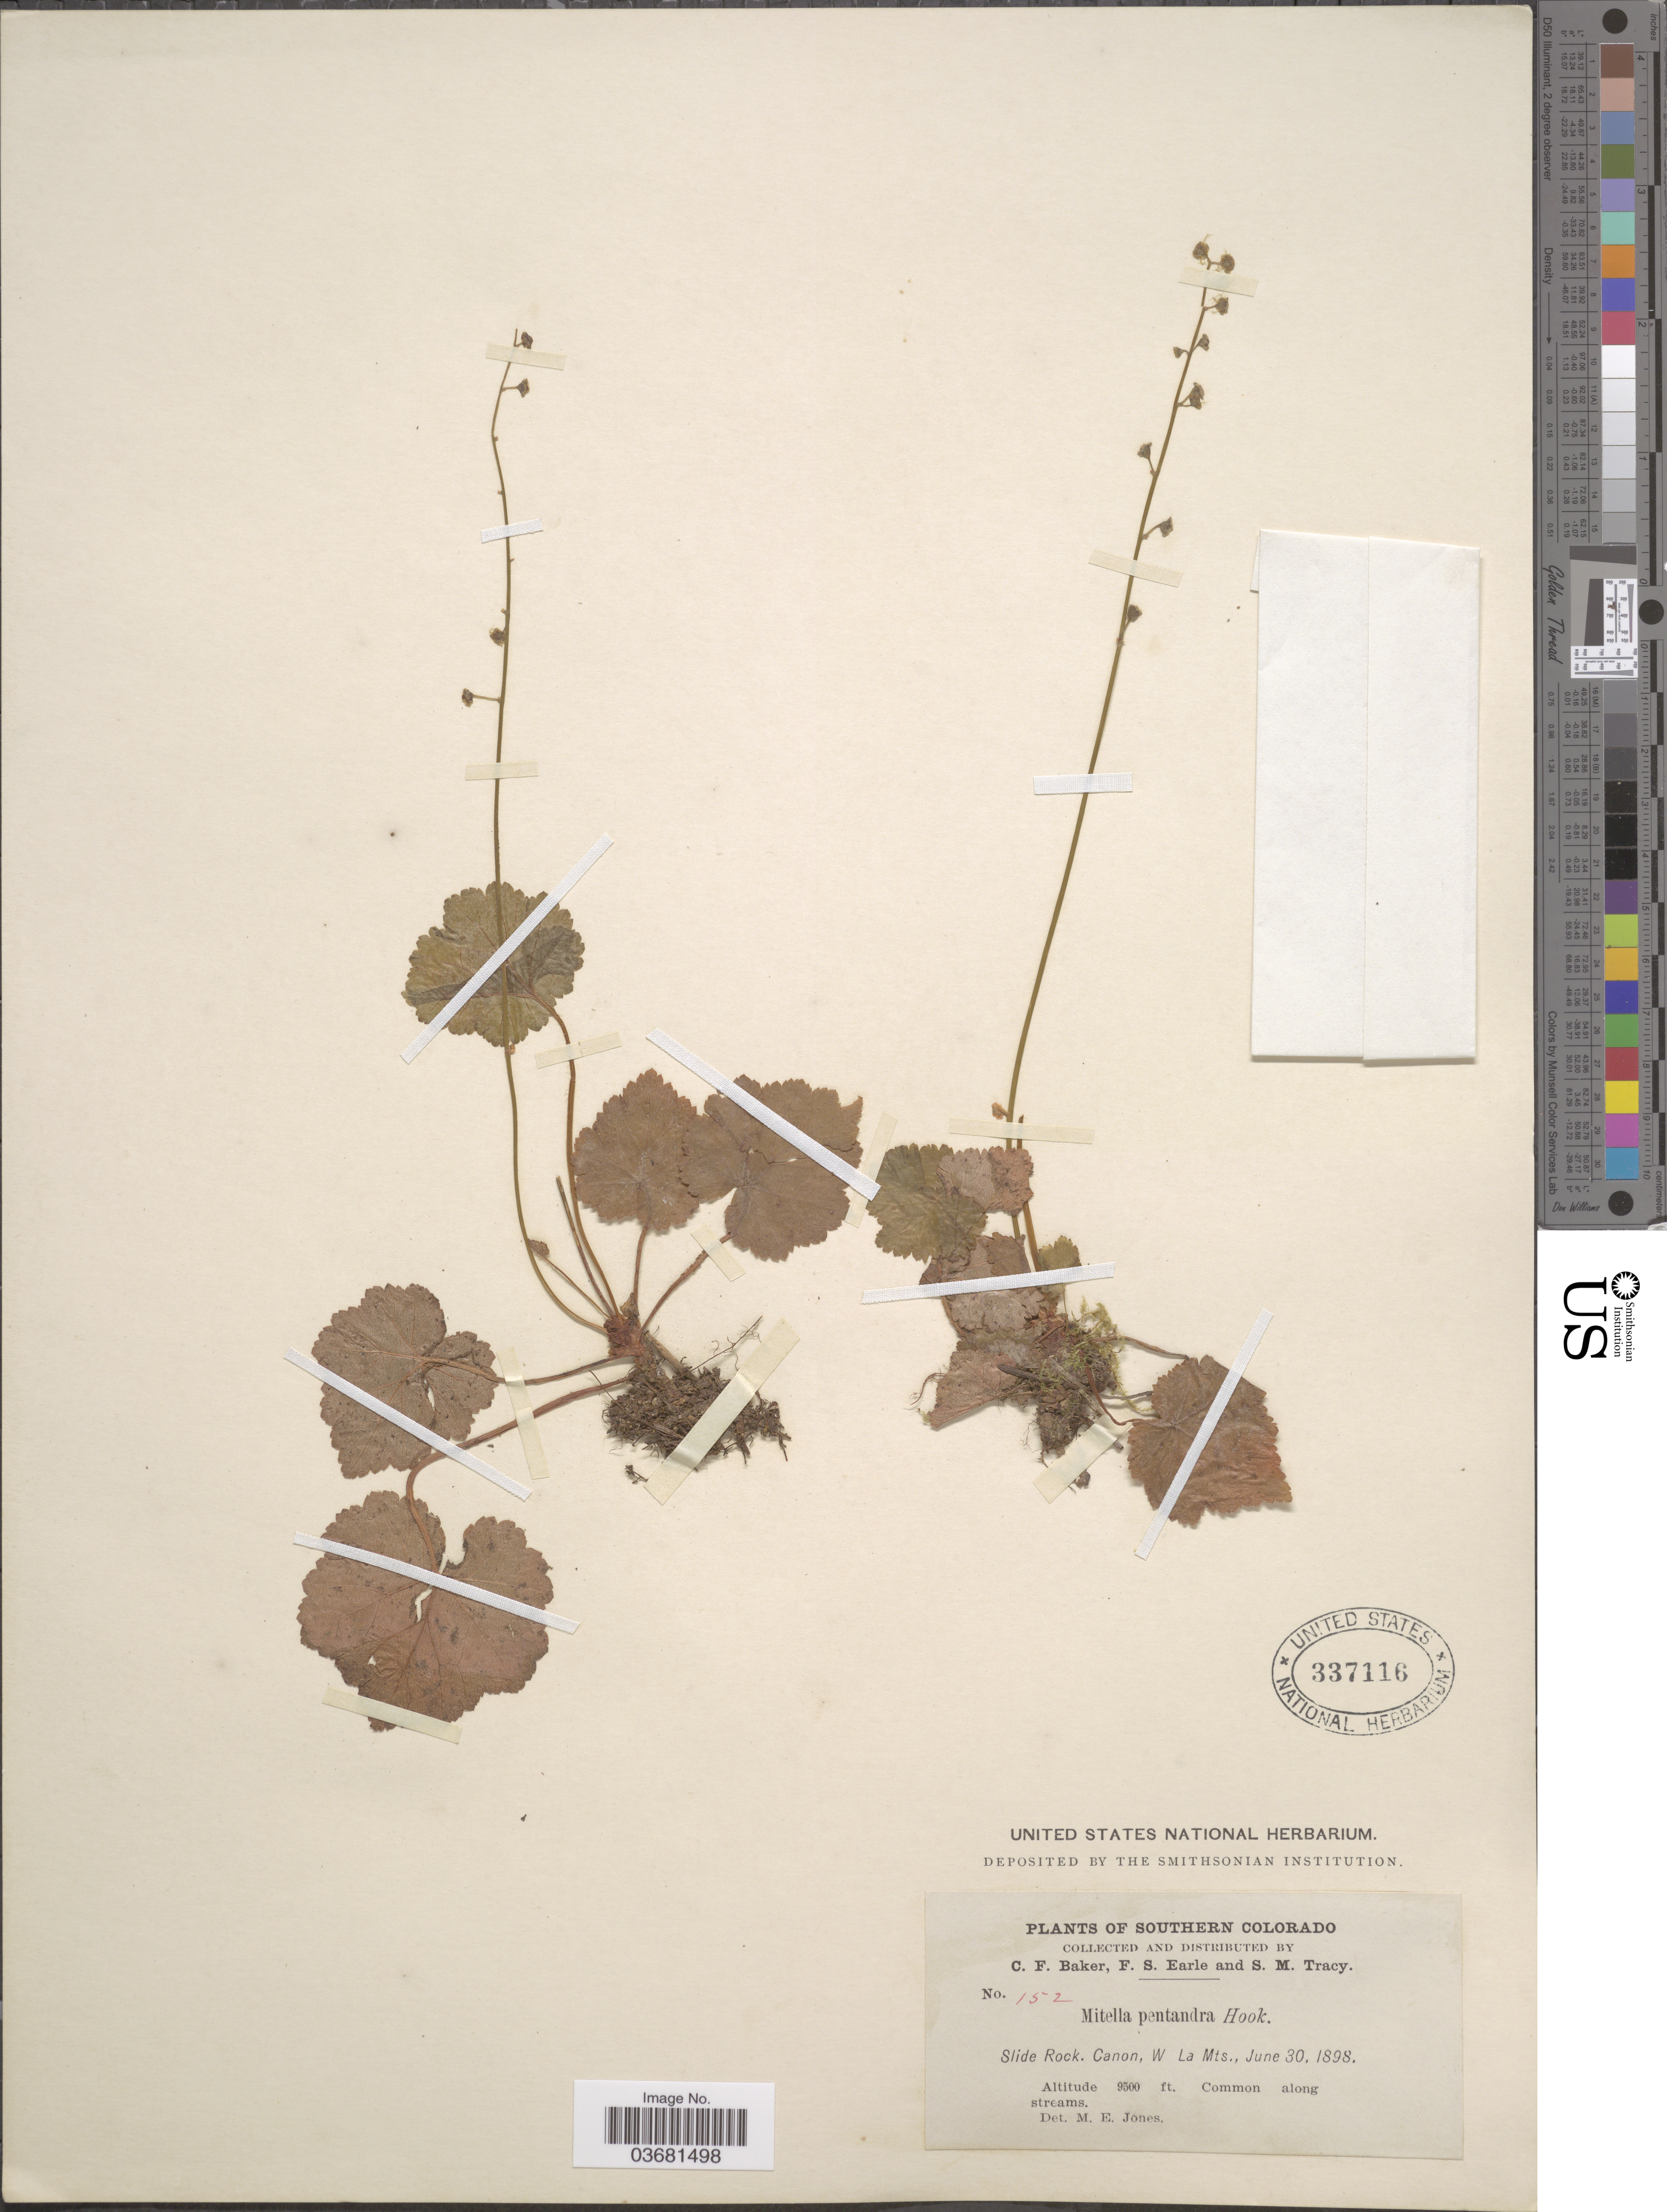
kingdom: Plantae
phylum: Tracheophyta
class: Magnoliopsida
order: Saxifragales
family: Saxifragaceae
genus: Mitella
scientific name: Mitella pentandra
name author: Hook.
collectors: C. F. Baker, F. S. Earle & S. M. Tracy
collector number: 152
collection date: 1898-06-30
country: United States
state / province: Colorado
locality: Southern Colorado. Slide Rock Canon, W La Mts.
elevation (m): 2896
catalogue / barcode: US 337116